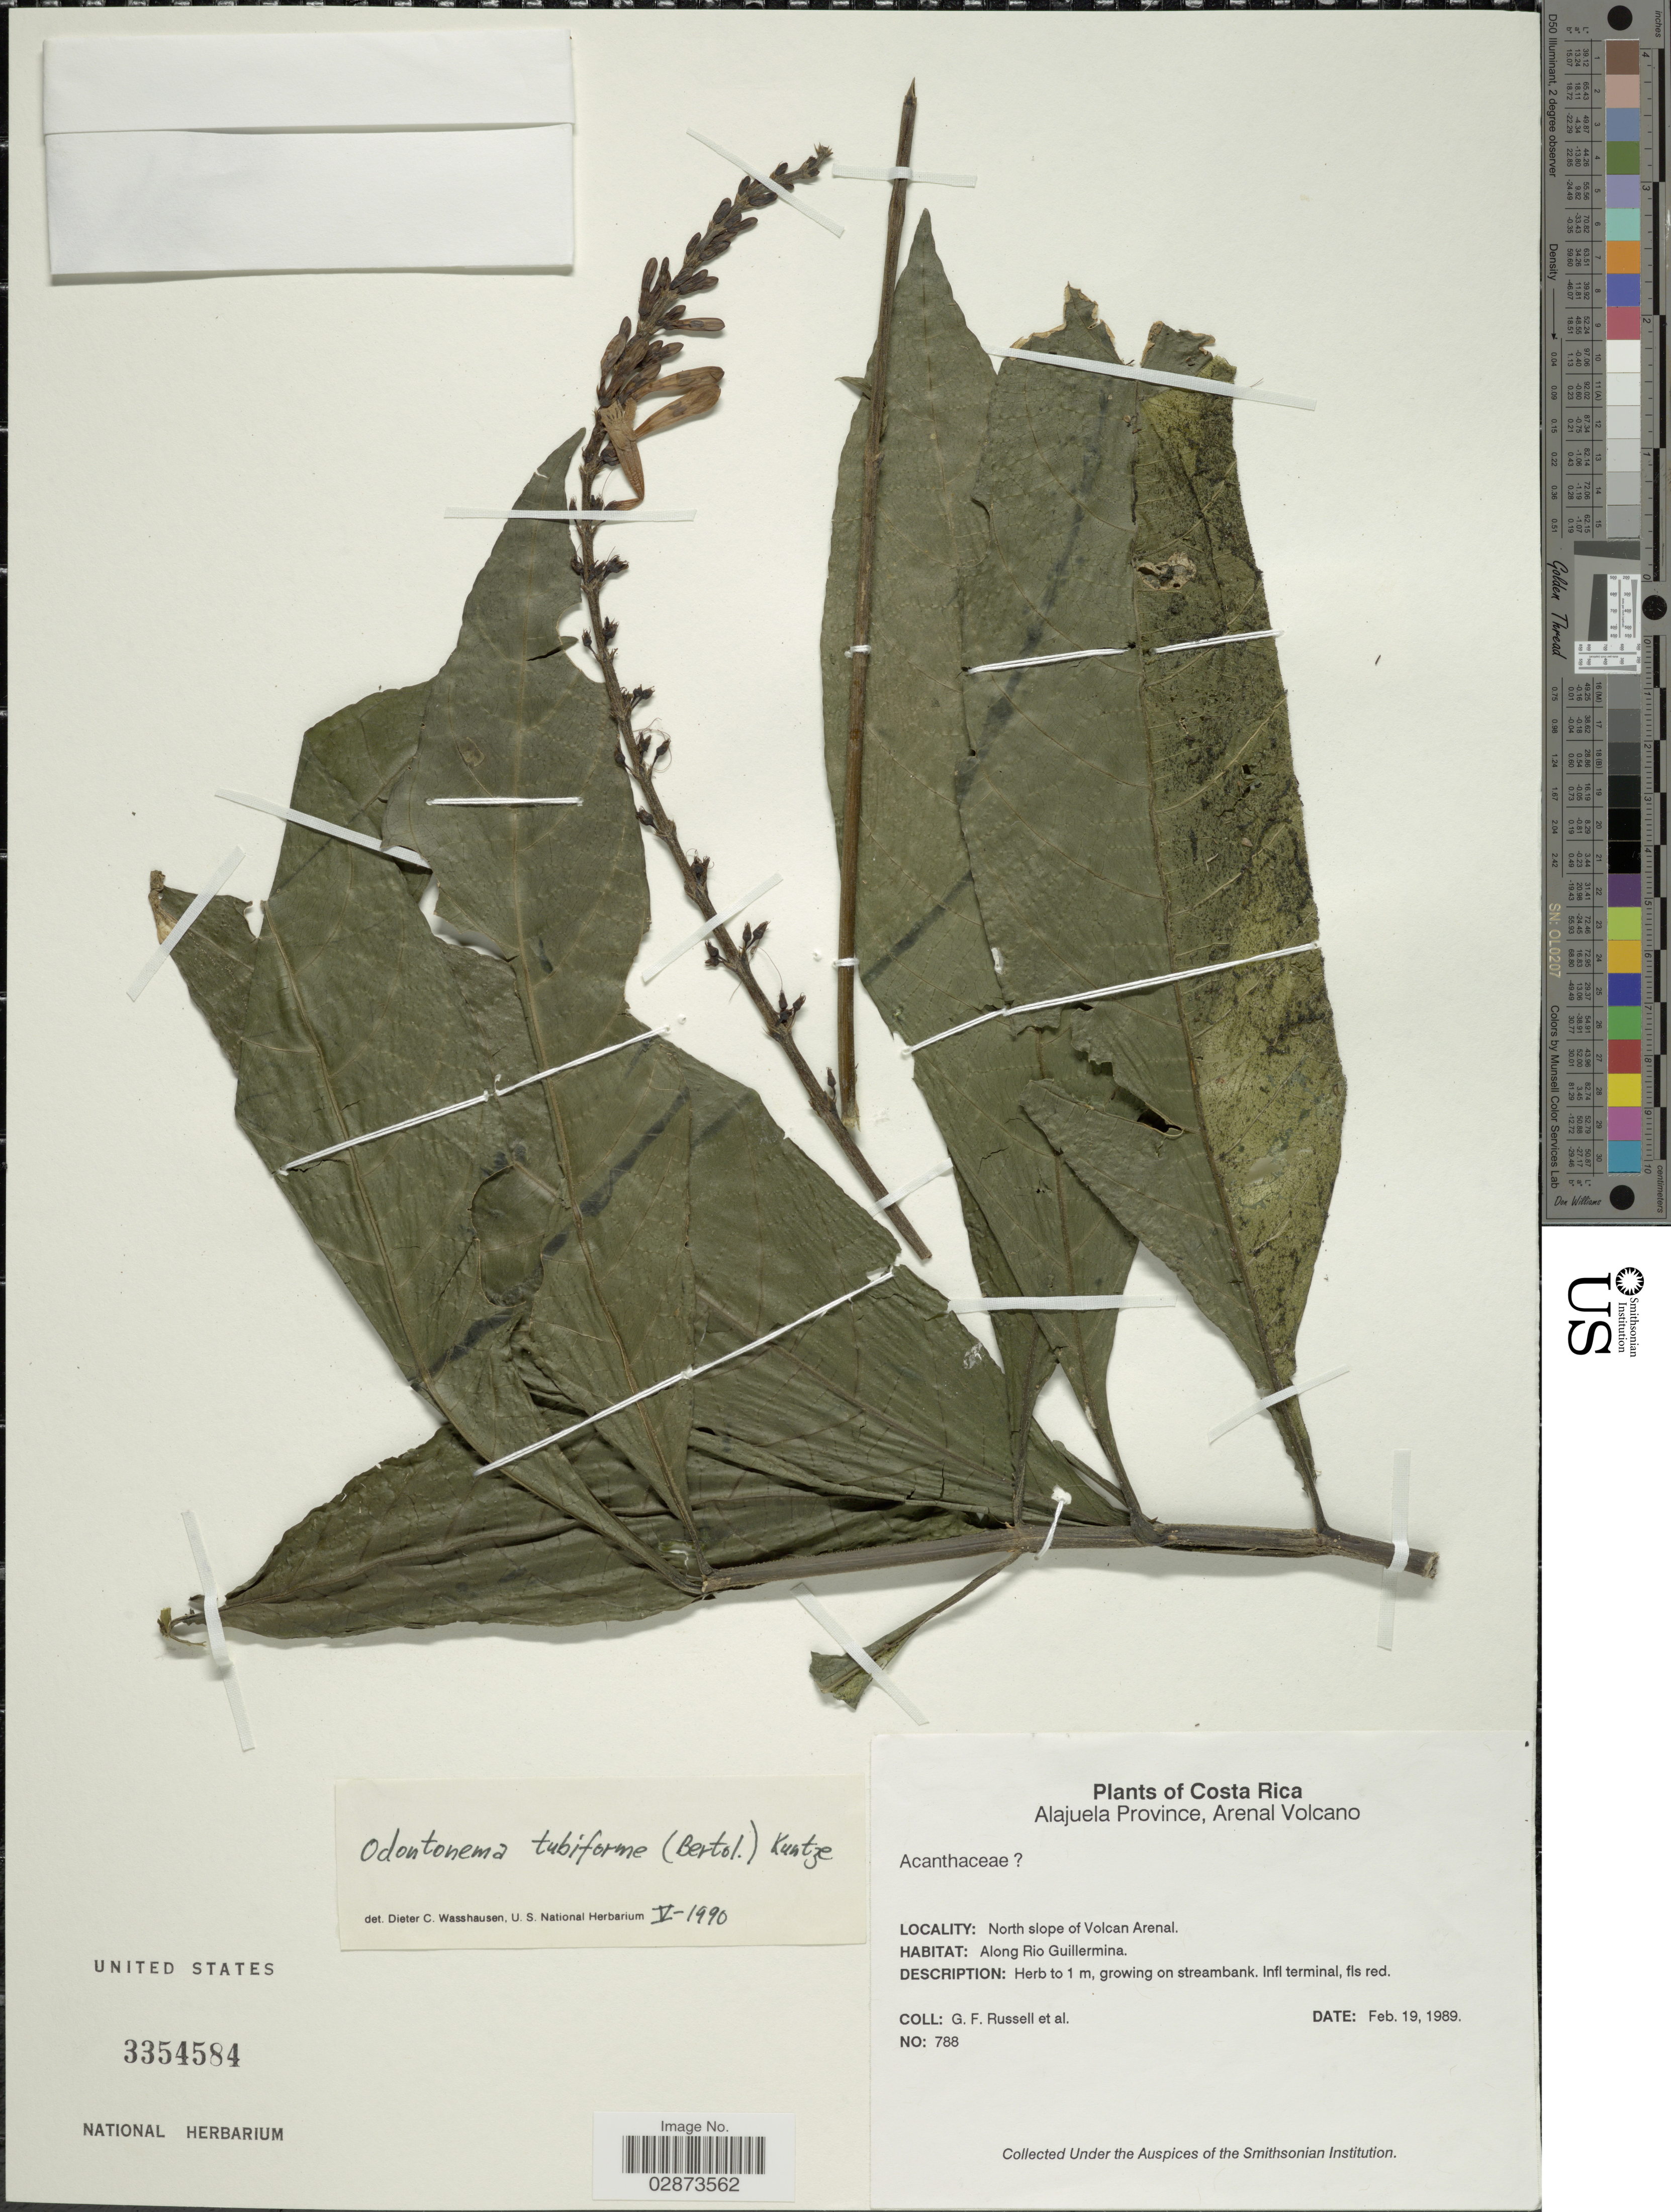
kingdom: Plantae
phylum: Tracheophyta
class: Magnoliopsida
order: Lamiales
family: Acanthaceae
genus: Odontonema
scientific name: Odontonema tubaeforme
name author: (Bertol.) Kuntze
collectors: G. Russell & et al.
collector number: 788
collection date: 1989-02-19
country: Costa Rica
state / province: Alajuela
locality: Alajuela Province, Arenal Volcano. North slope of Volcan Arenal. Along Rio Guillermina.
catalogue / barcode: US 3354584